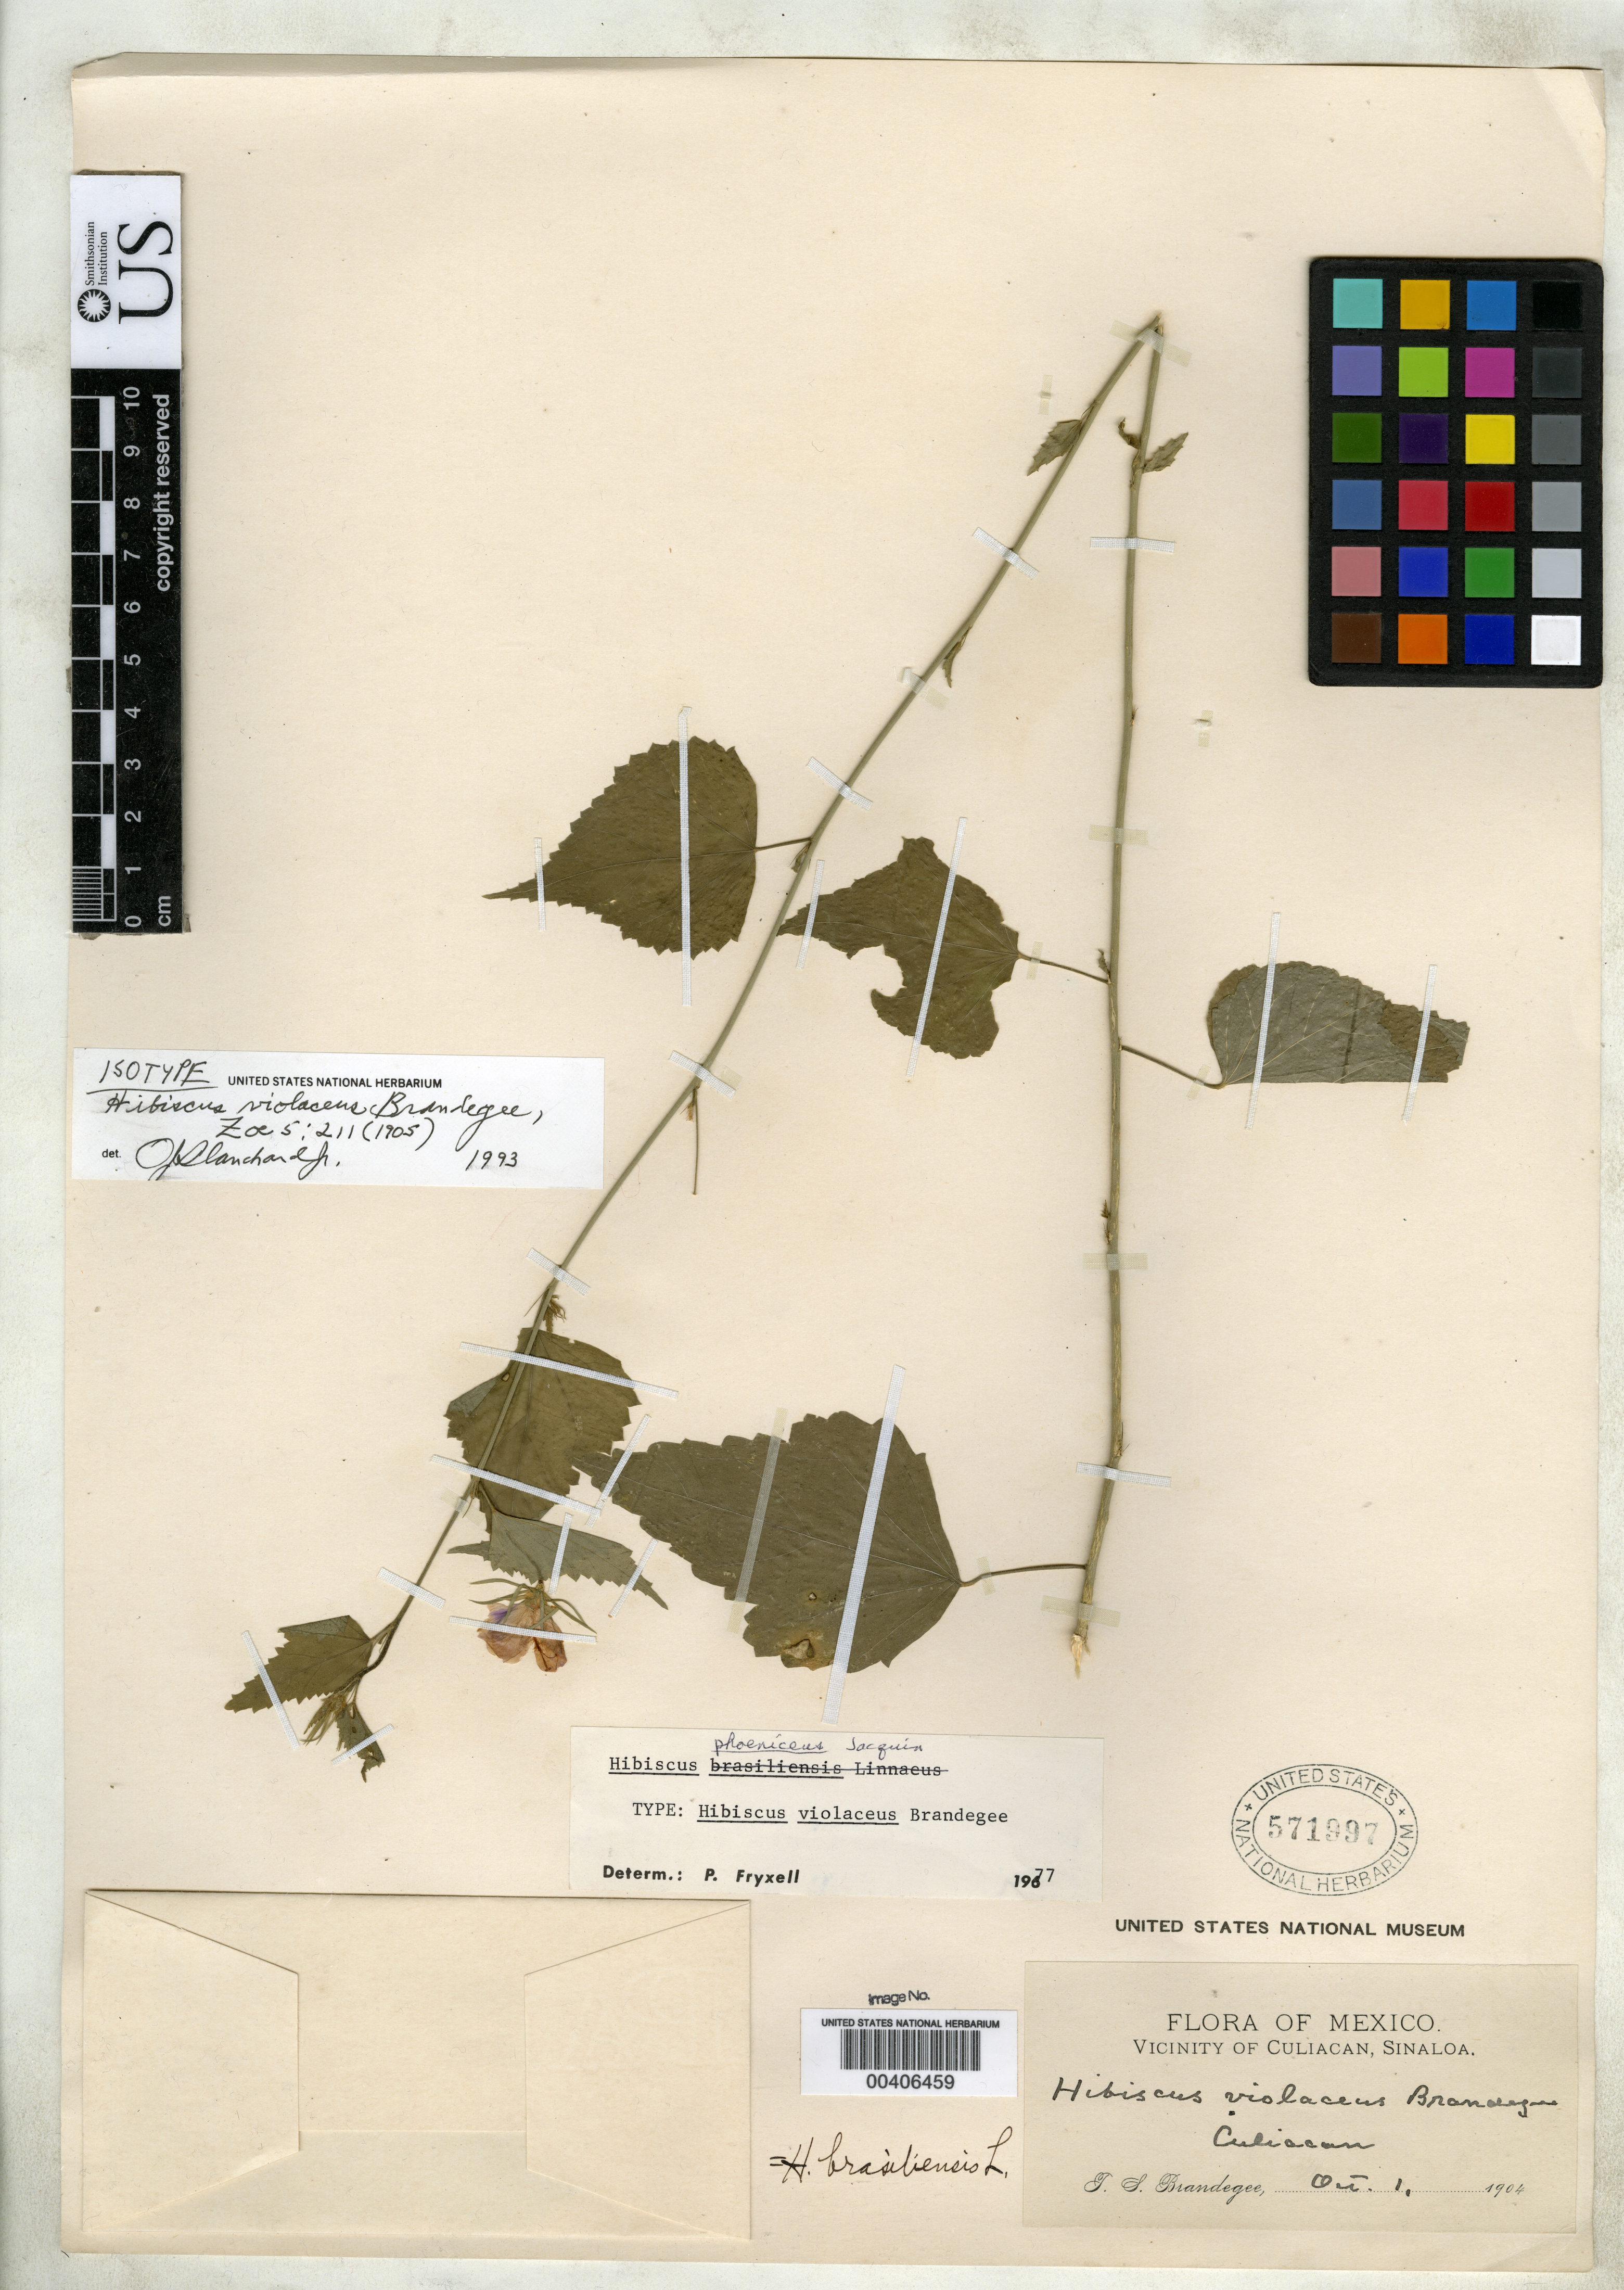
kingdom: Plantae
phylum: Tracheophyta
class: Magnoliopsida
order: Malvales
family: Malvaceae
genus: Hibiscus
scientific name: Hibiscus violaceus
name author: Brandegee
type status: Isotype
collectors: T. S. Brandegee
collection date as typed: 01 Oct 1904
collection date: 1904-10-01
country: Mexico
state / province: Sinaloa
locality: Vicinity of Culiacan.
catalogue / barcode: US 571997